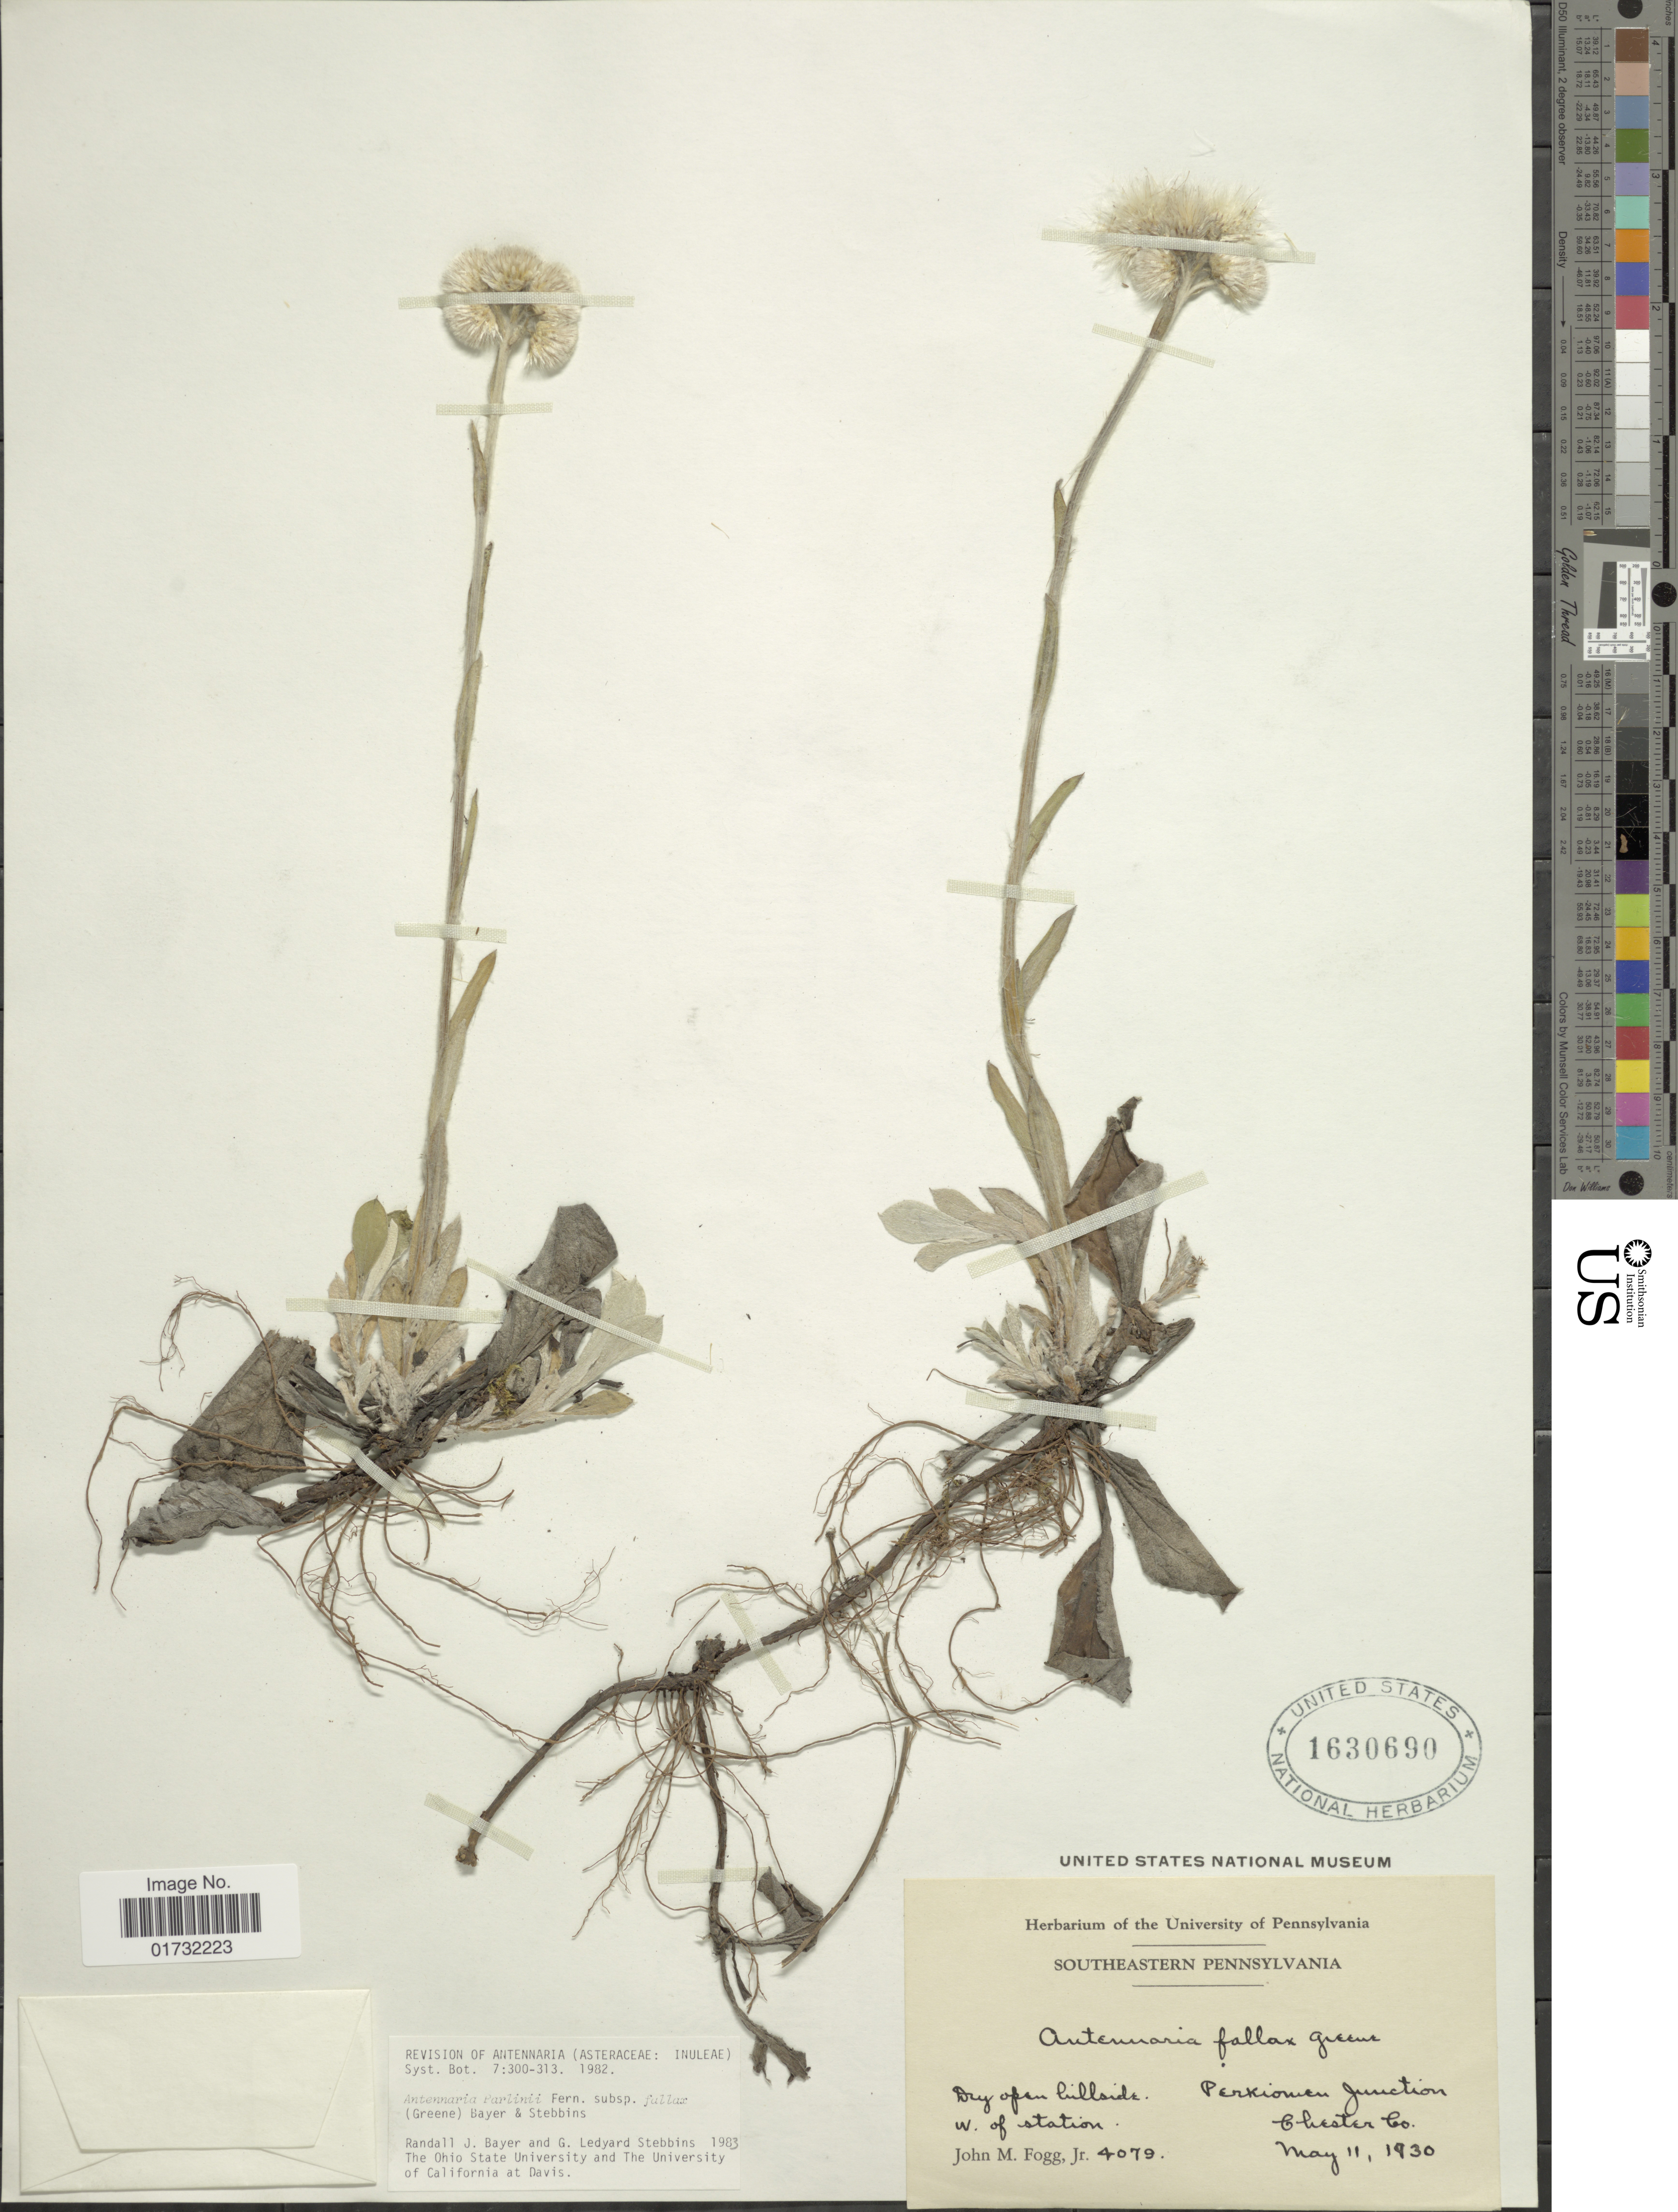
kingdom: Plantae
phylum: Tracheophyta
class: Magnoliopsida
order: Asterales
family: Asteraceae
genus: Antennaria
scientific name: Antennaria parlinii subsp. fallax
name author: (Greene) R.J. Bayer & Stebbins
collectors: J. Fogg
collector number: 4079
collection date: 1930-05-11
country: United States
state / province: Pennsylvania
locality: Southeastern Pennsylvania. Perkiomen Junction. Chester Co. W. of station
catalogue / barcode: US 1630690